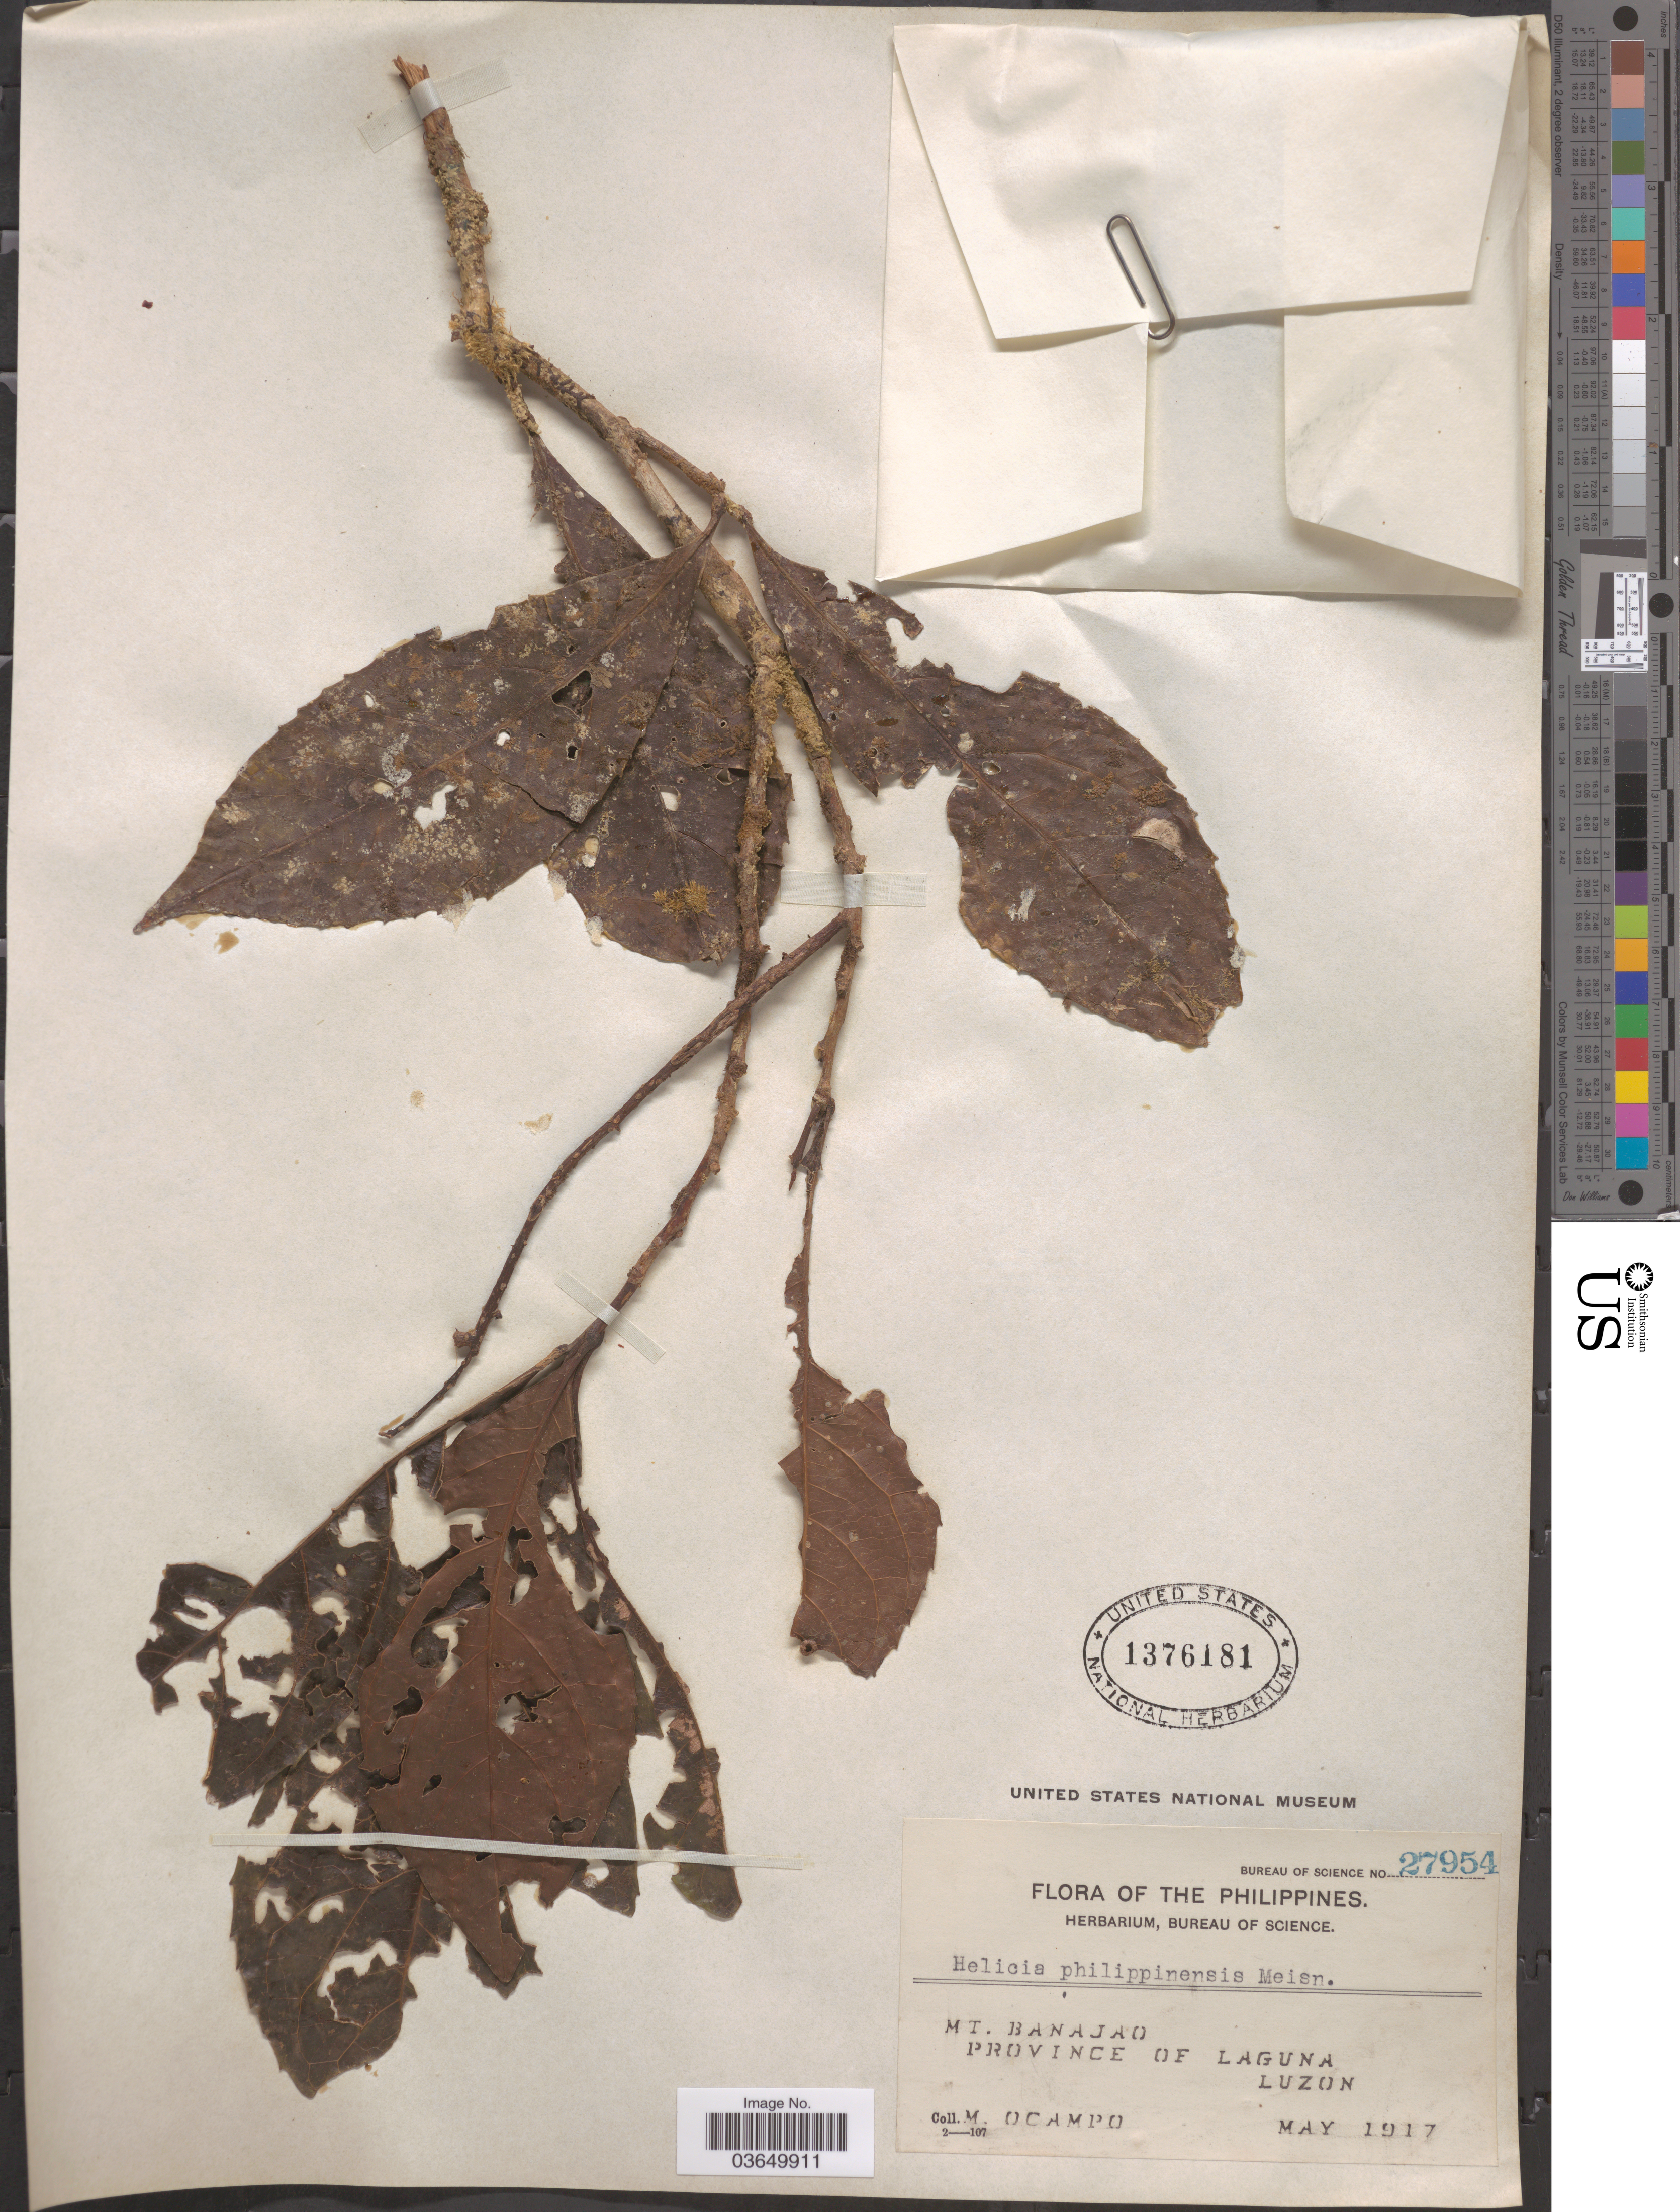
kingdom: Plantae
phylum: Tracheophyta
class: Magnoliopsida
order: Proteales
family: Proteaceae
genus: Helicia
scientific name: Helicia cumingiana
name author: C. Presl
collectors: M. Ocampo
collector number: Bureau of Science 27954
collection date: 1917-05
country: Philippines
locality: Mt. Banajao. Province of Laguna. Luzon.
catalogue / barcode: US 1376181